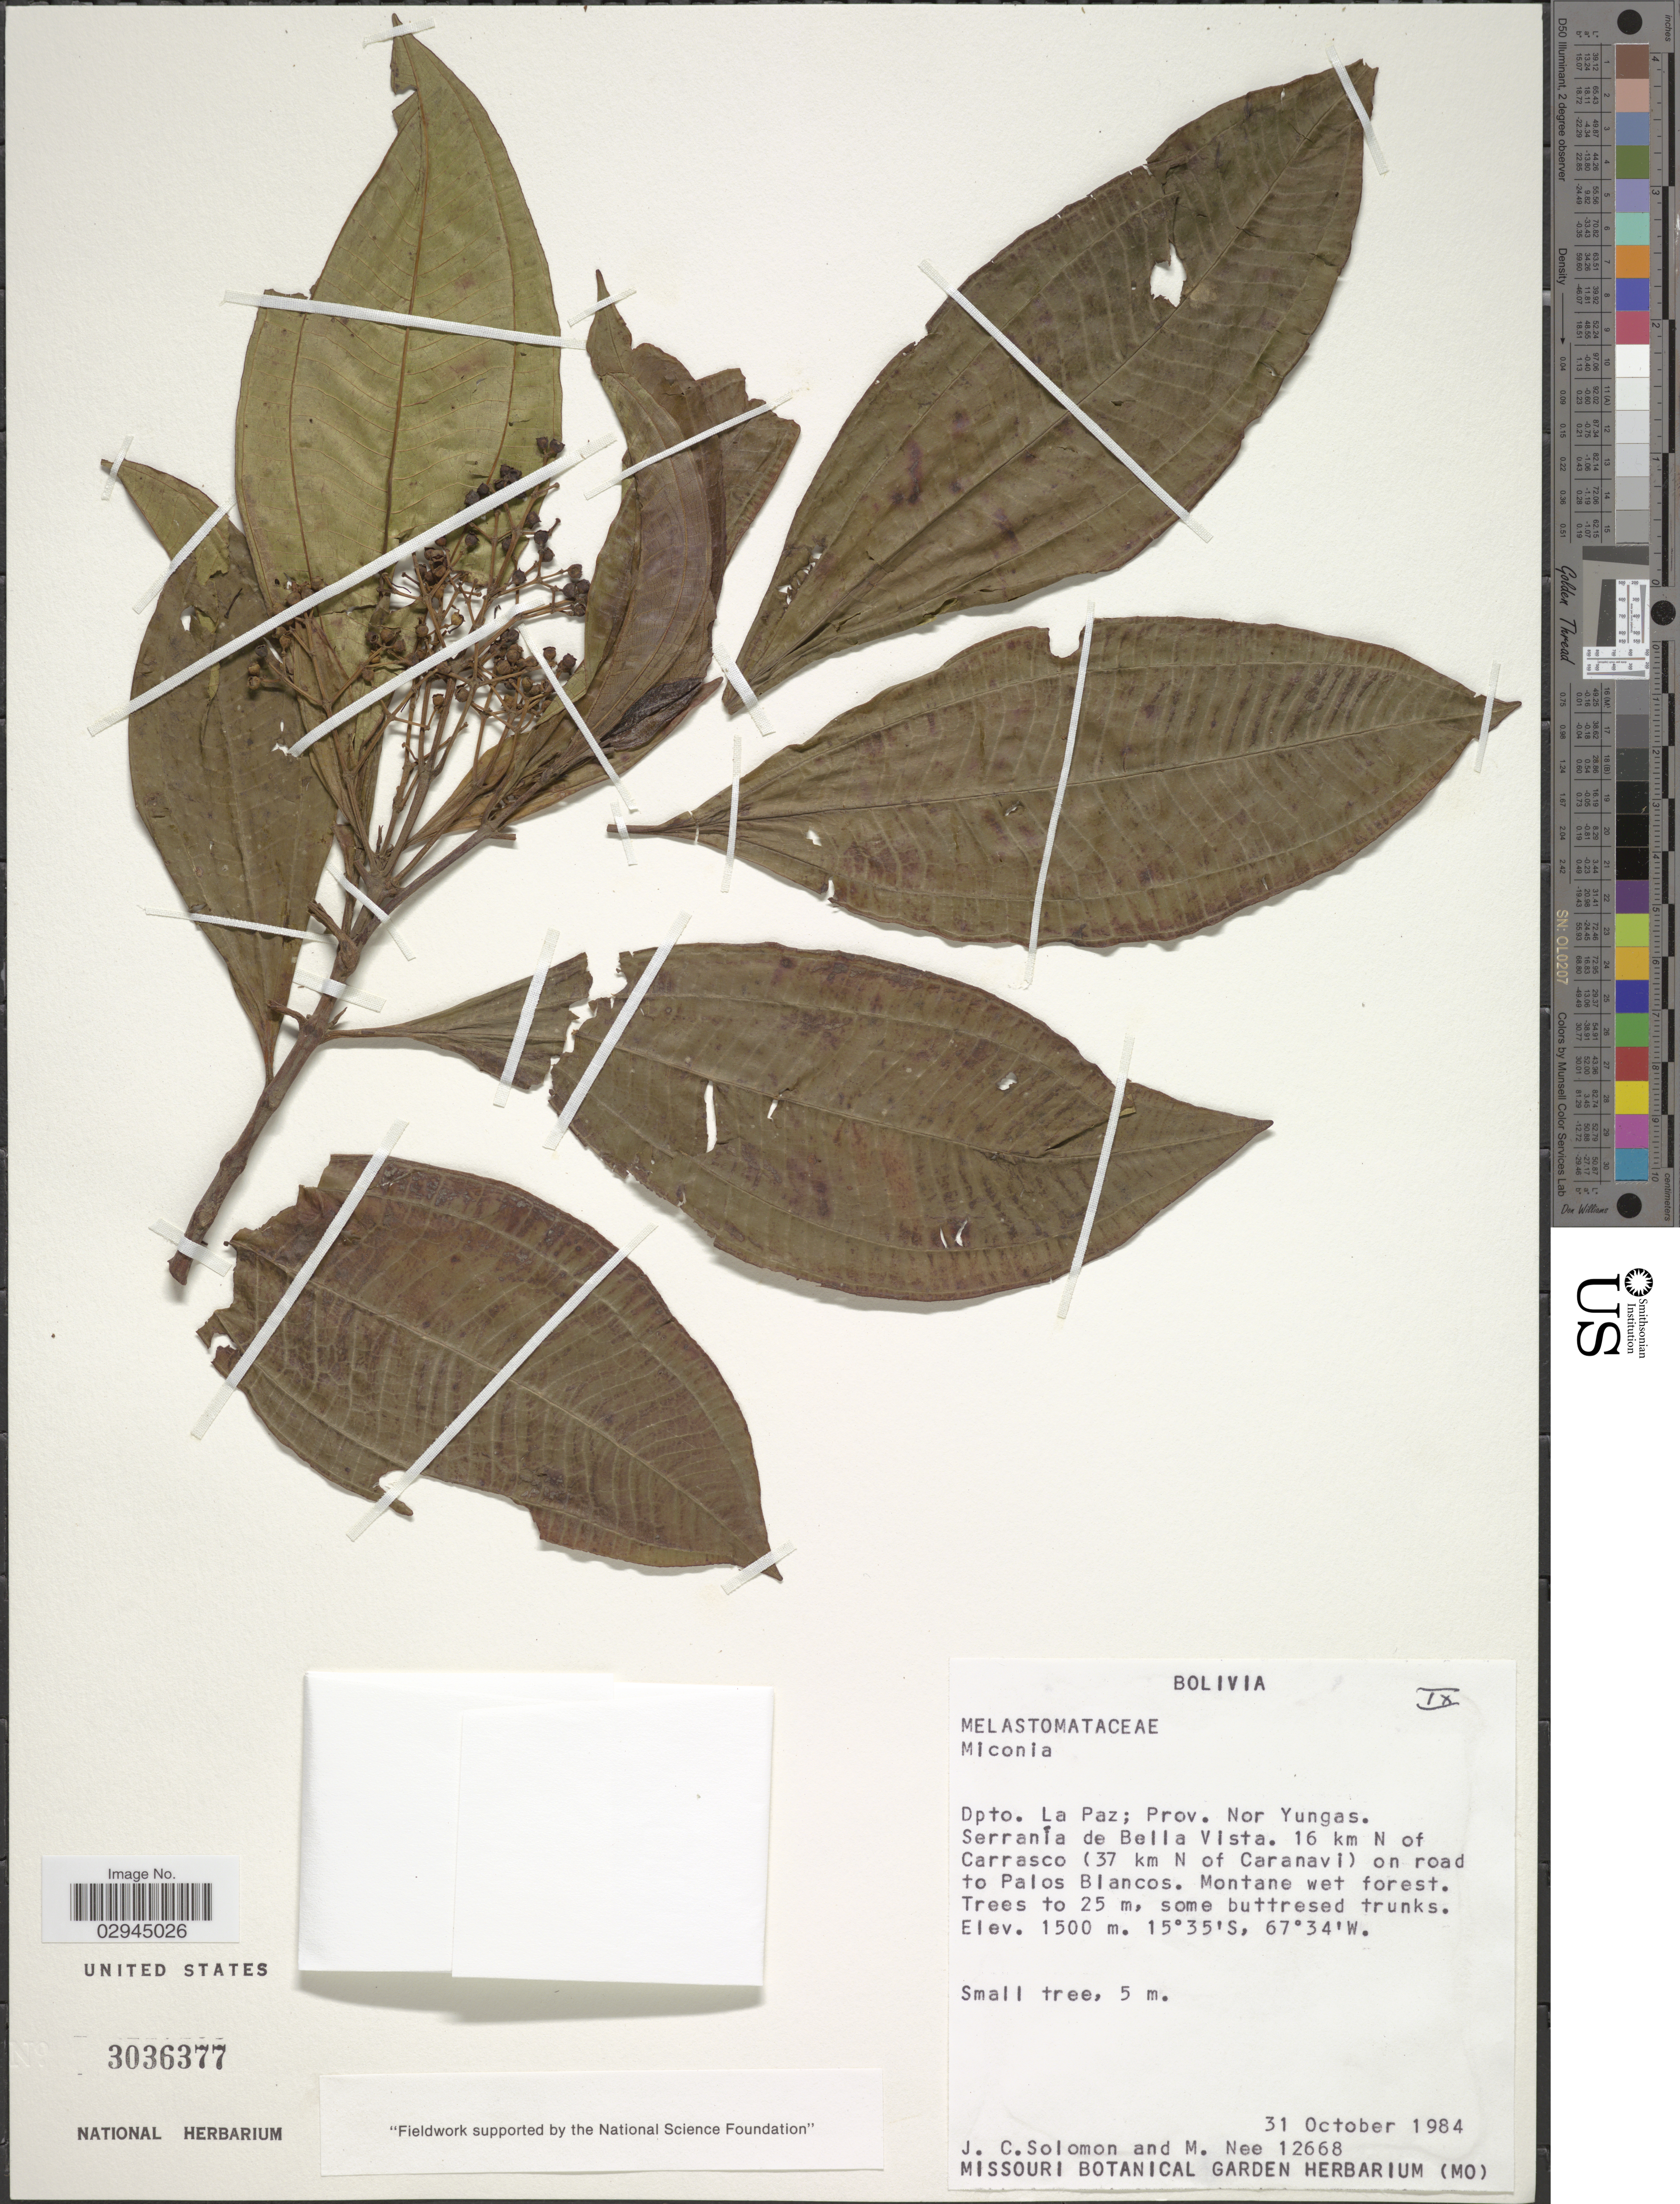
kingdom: Plantae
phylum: Tracheophyta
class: Magnoliopsida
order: Myrtales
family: Melastomataceae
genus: Miconia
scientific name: Miconia sp.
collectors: J. C. Solomon & M. Nee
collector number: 12668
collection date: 1984-10-31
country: Bolivia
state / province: La Paz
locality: Dpto. La Paz; Prov. Nor Yungas. Serranía de Bella Vista. 16 km N of Carrasco (37 km N of Caranavi) on road to Palos Blancos.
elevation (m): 1500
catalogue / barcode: US 3036377